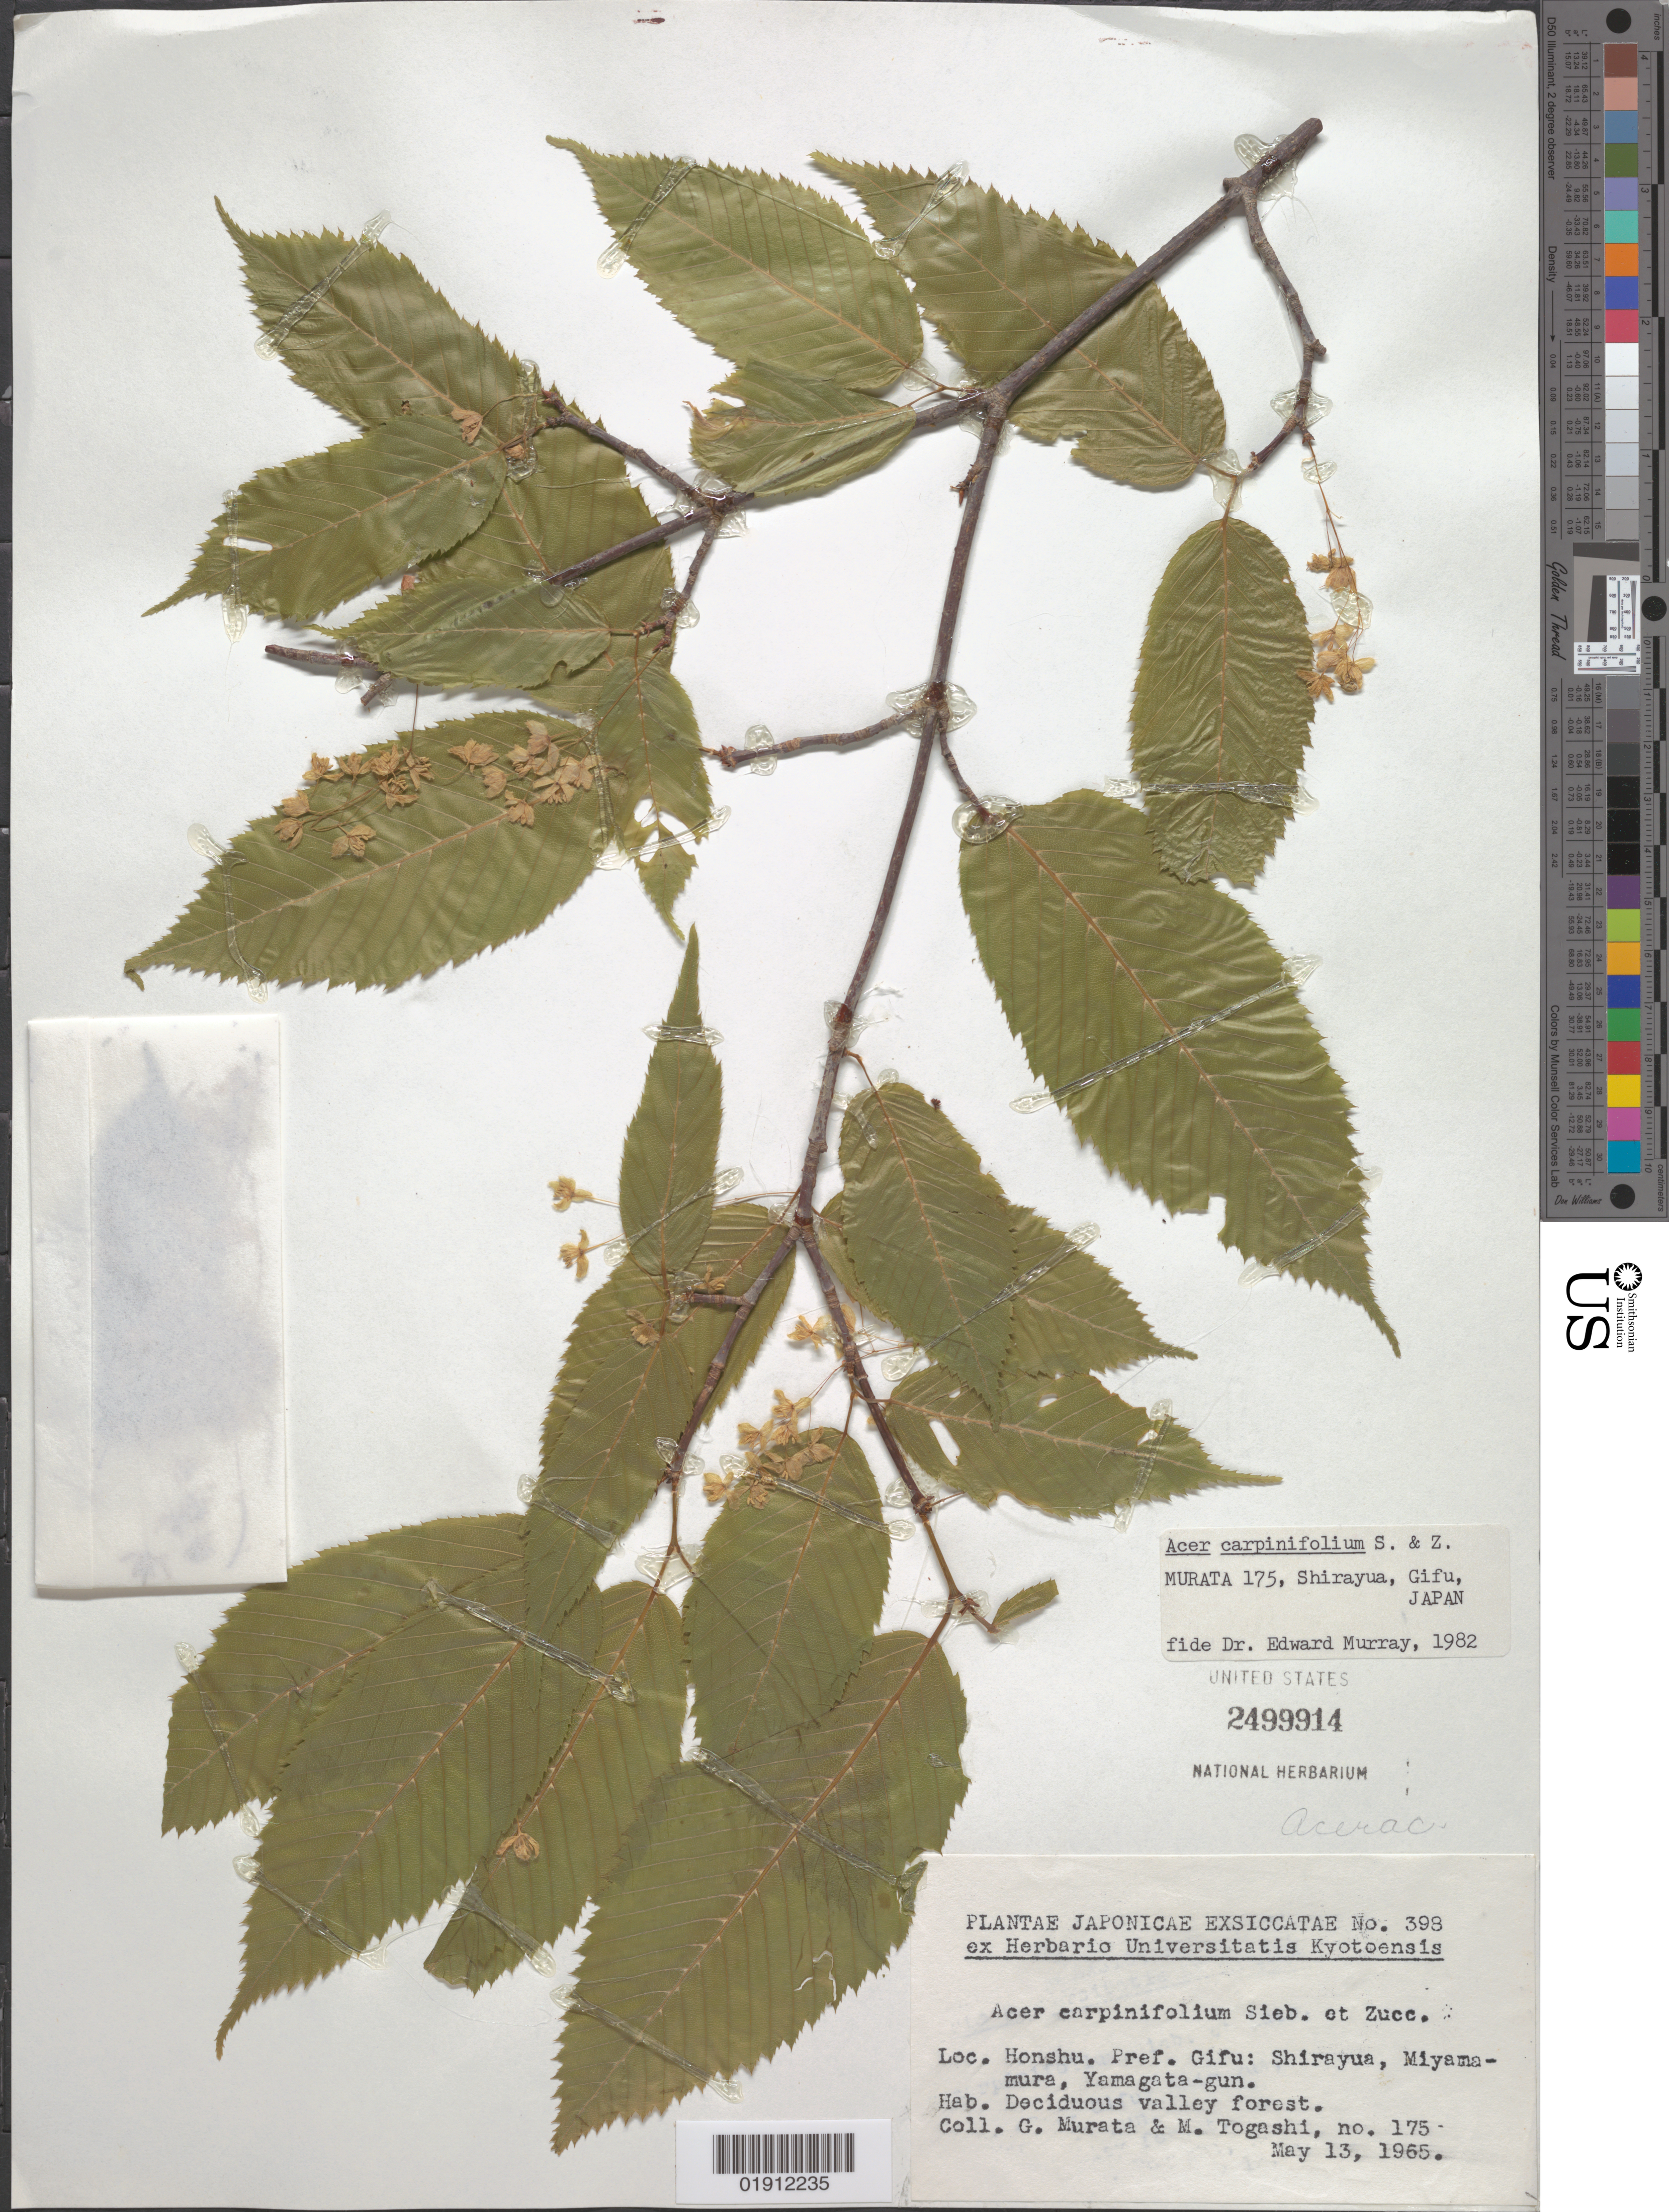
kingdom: Plantae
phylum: Tracheophyta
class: Magnoliopsida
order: Sapindales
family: Sapindaceae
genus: Acer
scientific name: Acer carpinifolium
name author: Siebold & Zucc.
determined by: Murray, Edward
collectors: G. Murata & M. Togashi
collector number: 175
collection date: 1965-05-13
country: Japan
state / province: Gihu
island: Honshu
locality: Shirayua, Miyama-mura, Yamagata-gun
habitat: Deciduous valley forest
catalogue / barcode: US 2499914